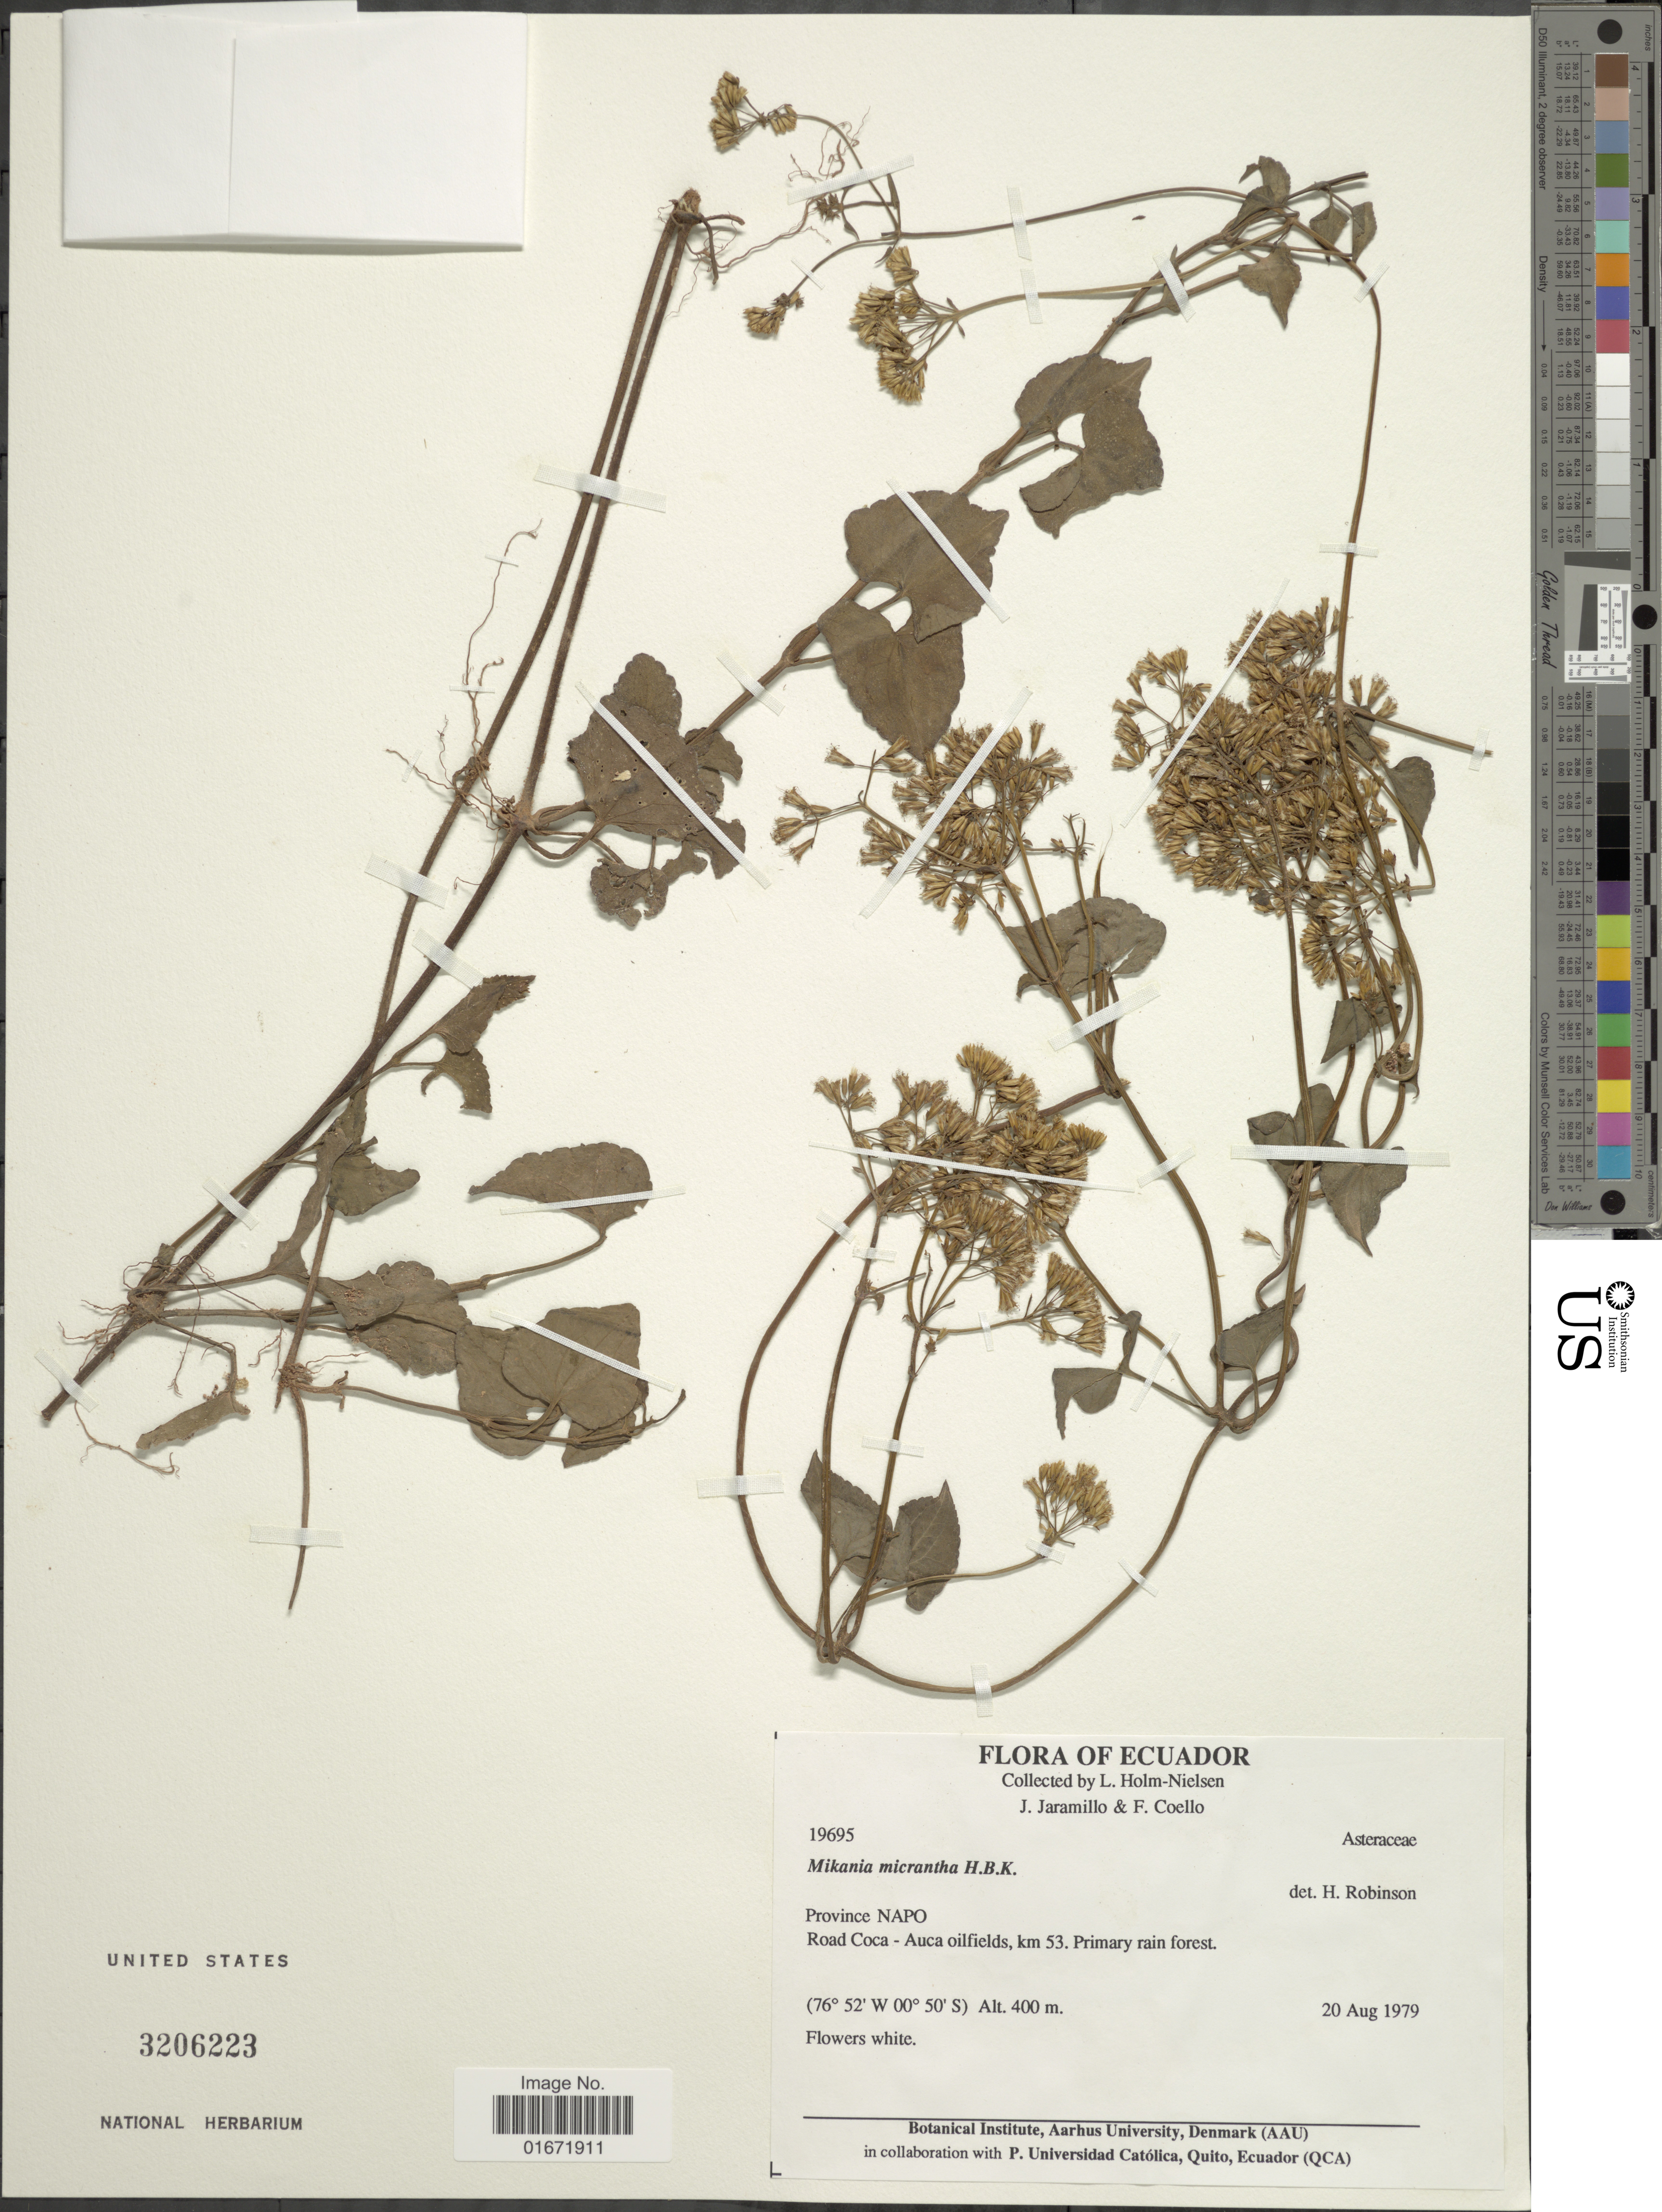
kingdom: Plantae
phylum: Tracheophyta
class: Magnoliopsida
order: Asterales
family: Asteraceae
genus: Mikania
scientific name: Mikania micrantha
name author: Kunth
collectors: L. B. Holm-Nielsen, J. Jaramillo & F. Coello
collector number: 19695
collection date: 1979-08-20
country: Ecuador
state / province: Napo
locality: Province Napo. Road Coca - Auca oilfields, km 53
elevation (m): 400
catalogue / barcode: US 3206223